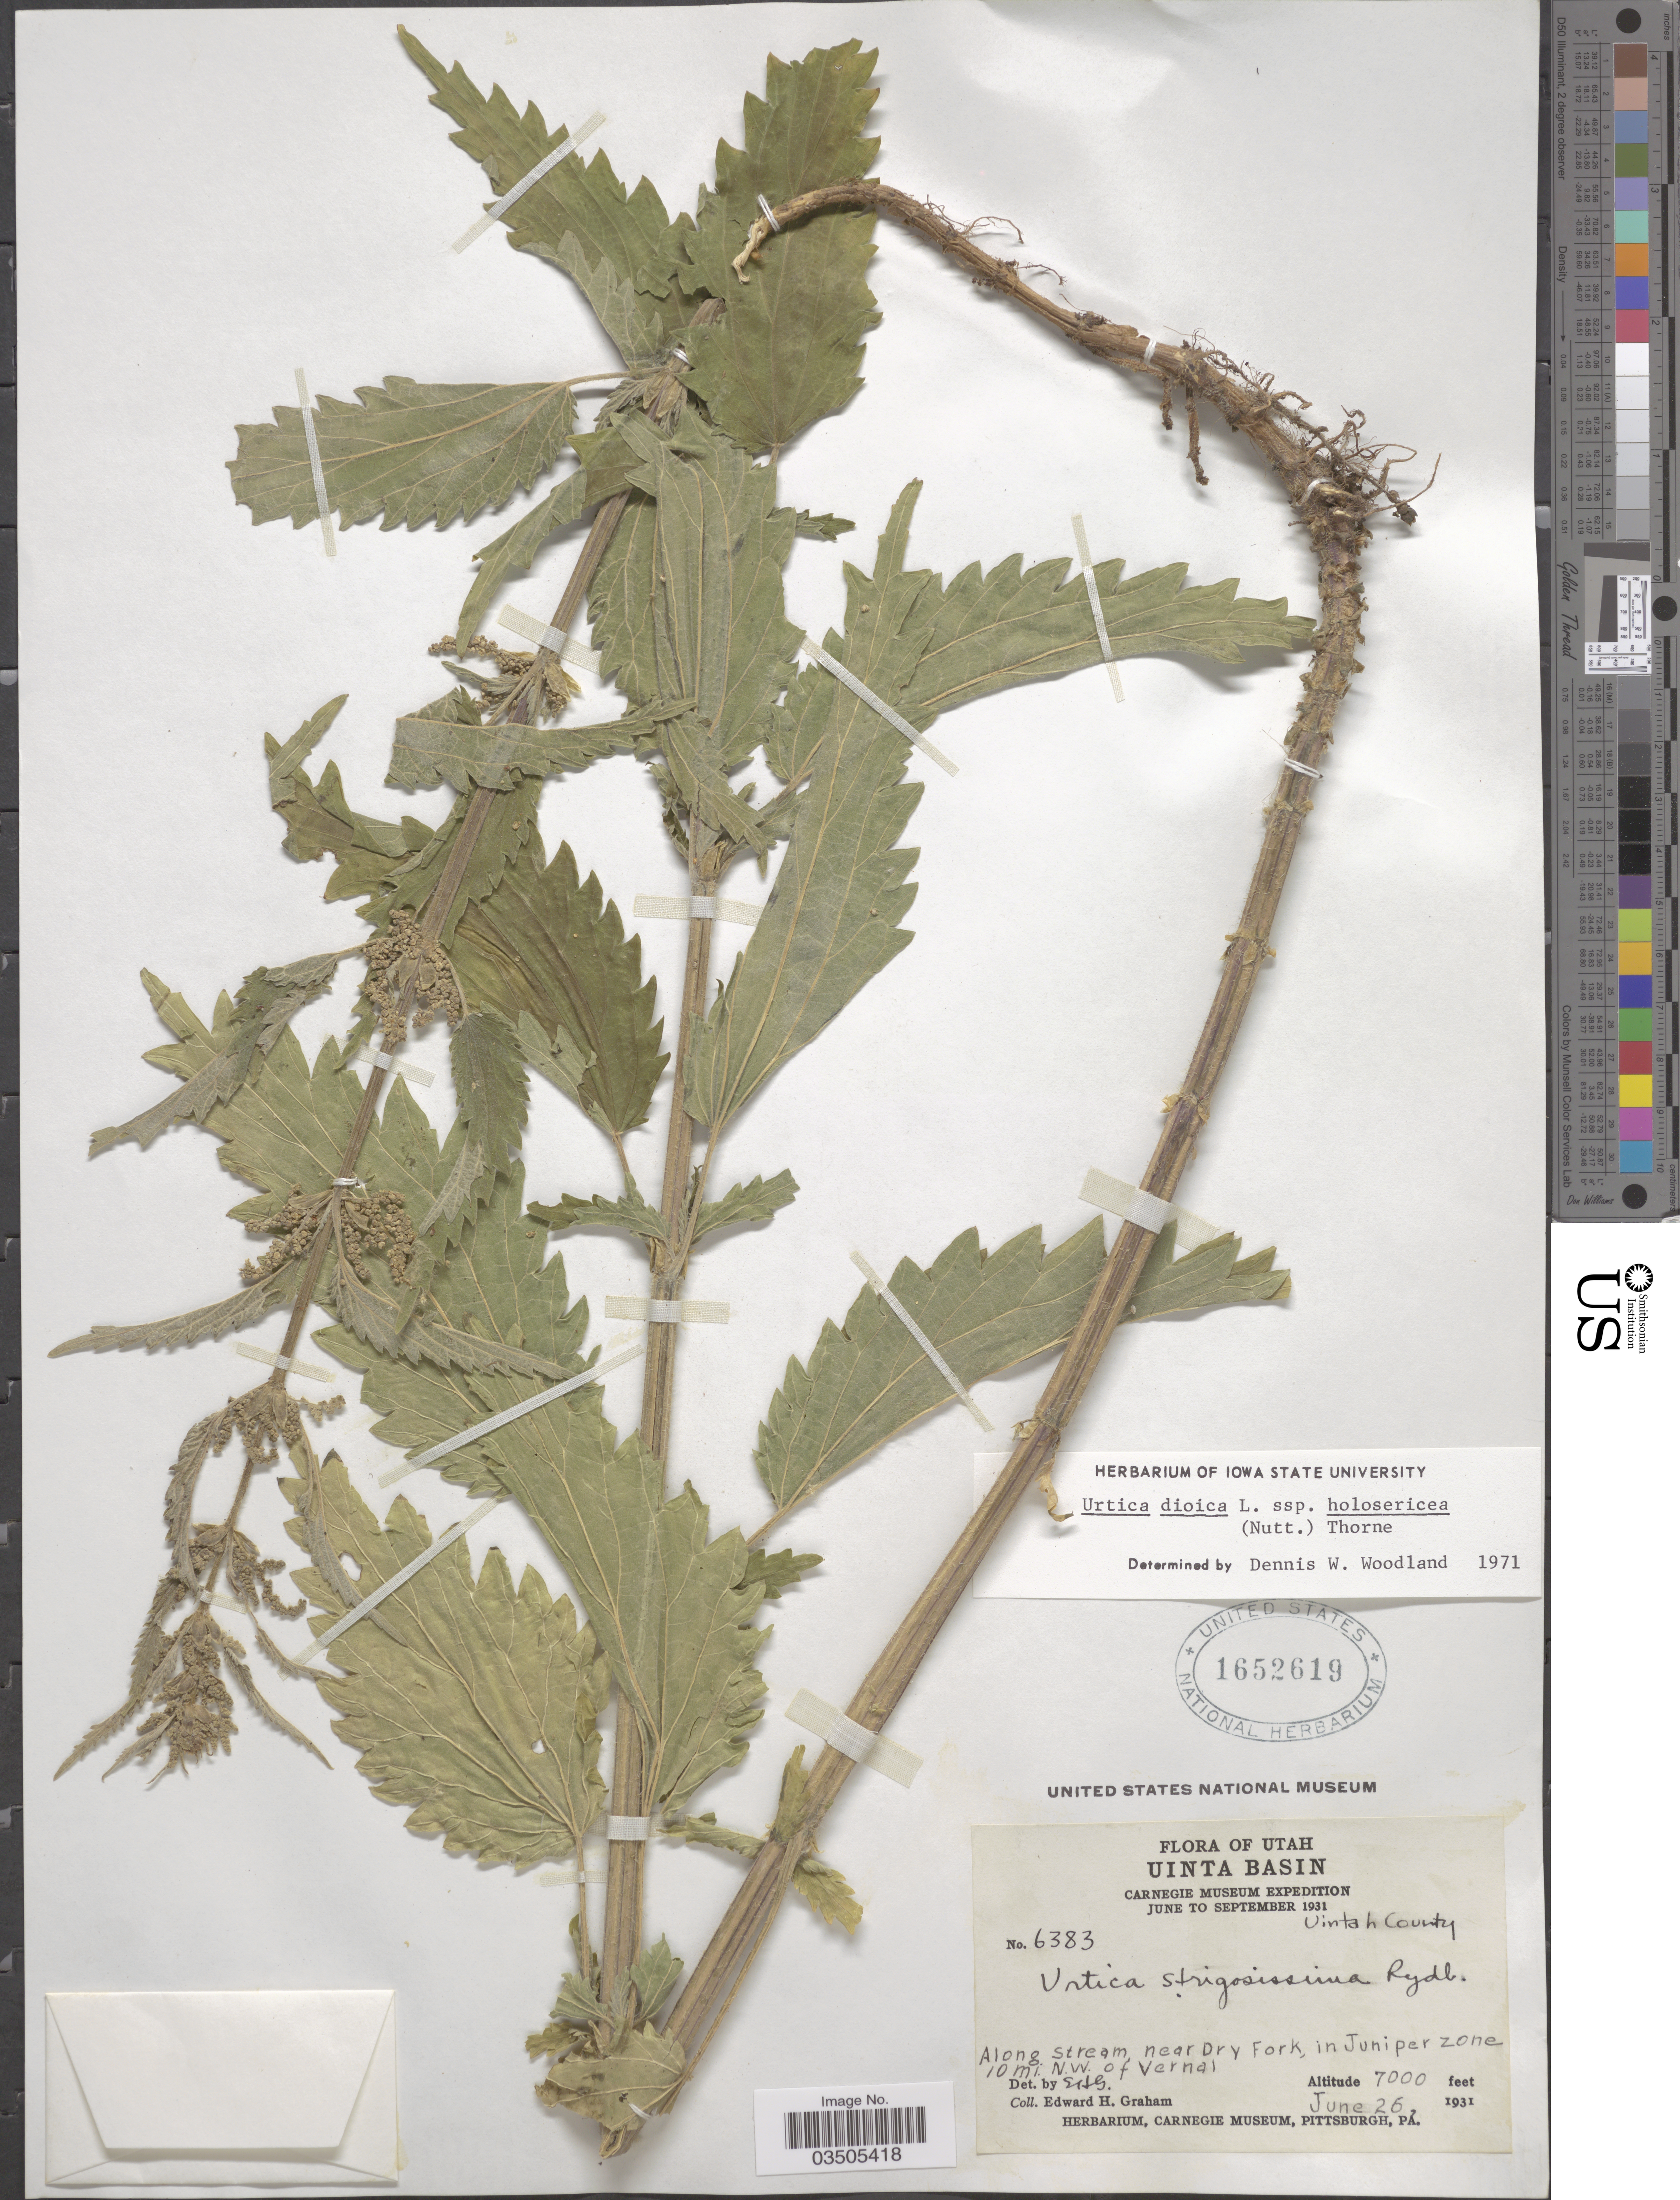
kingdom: Plantae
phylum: Tracheophyta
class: Magnoliopsida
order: Rosales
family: Urticaceae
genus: Urtica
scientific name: Urtica dioica subsp. holosericea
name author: (Nutt.) Thorne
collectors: E. H. Graham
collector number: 6383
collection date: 1931-06-26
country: United States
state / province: Utah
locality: Uinta Basin. Uintah County. Along stream near Dry Fork, in Juniper zone 10 mi. N.W. of Vernal.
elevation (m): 2134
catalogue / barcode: US 1652619